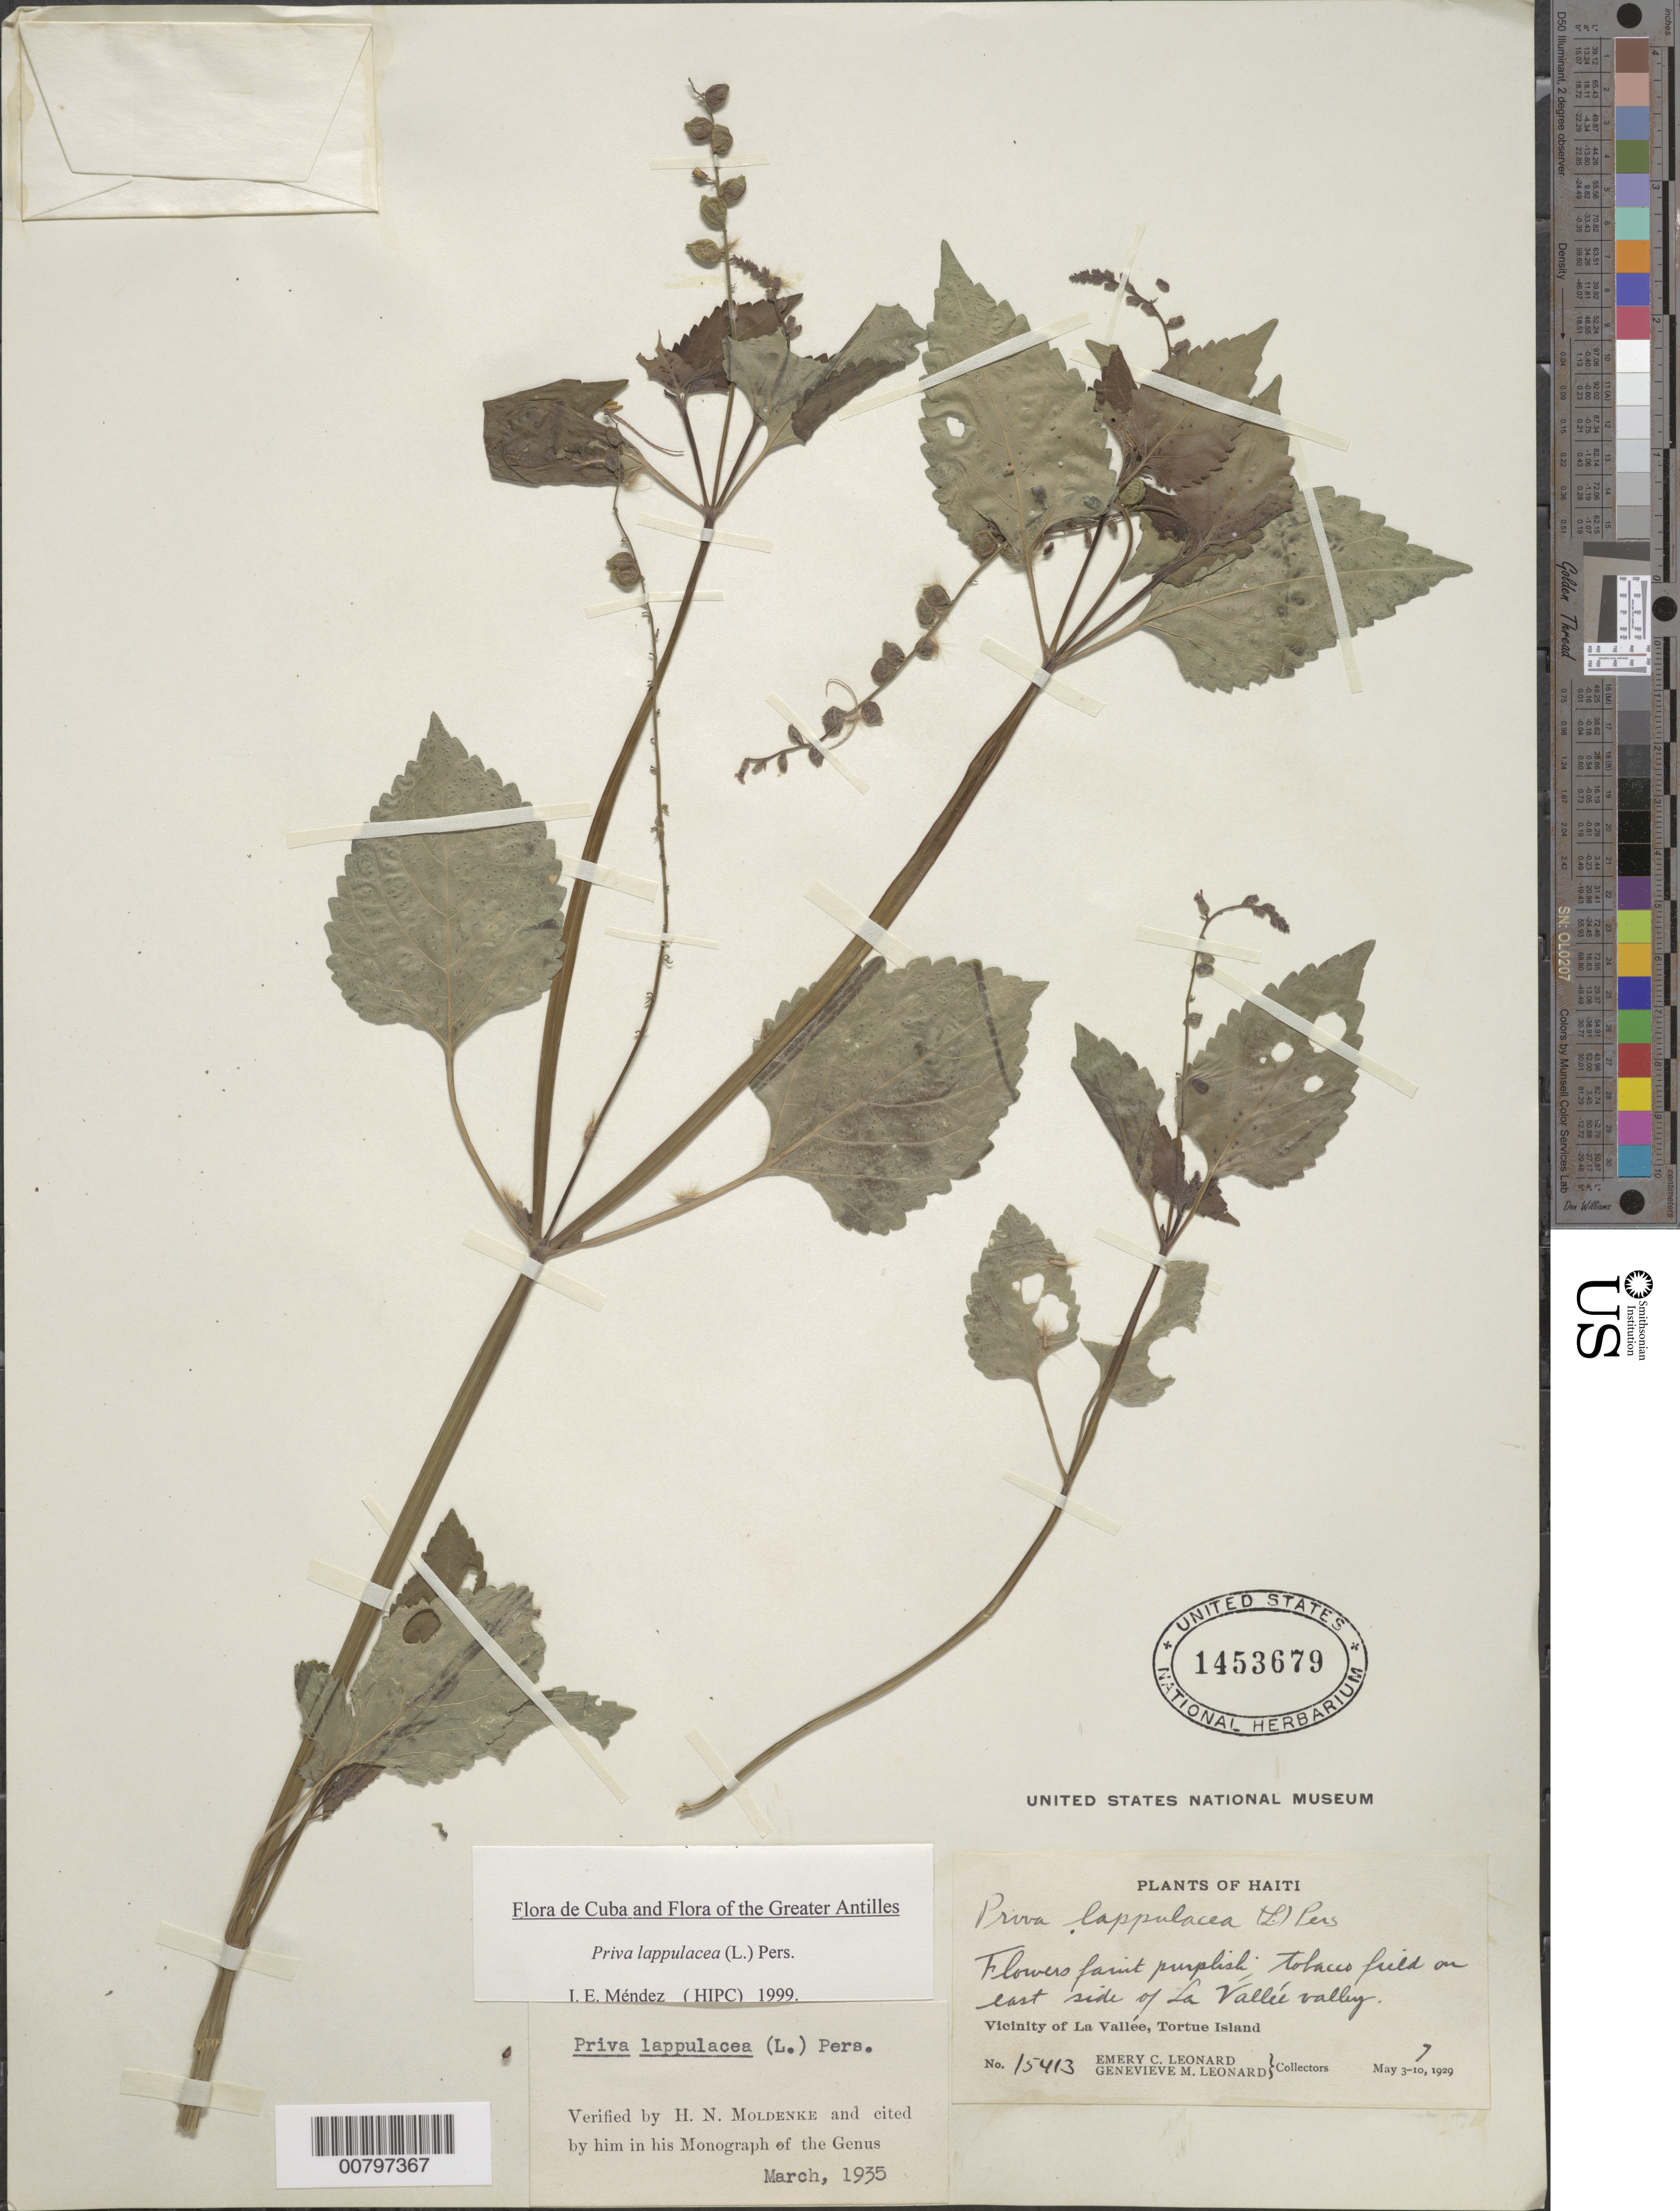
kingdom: Plantae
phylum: Tracheophyta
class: Magnoliopsida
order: Lamiales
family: Verbenaceae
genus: Priva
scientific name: Priva lappulacea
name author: (L.) Pers.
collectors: E. C. Leonard & G. M. Leonard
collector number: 15413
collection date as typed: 07 May 1929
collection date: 1929-05-07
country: Haiti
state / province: Nord-Ouest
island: Île de la Tortue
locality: Vicinity of La Vallée, E side of La Vallée valley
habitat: Tobacco fields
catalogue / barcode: US 1453679